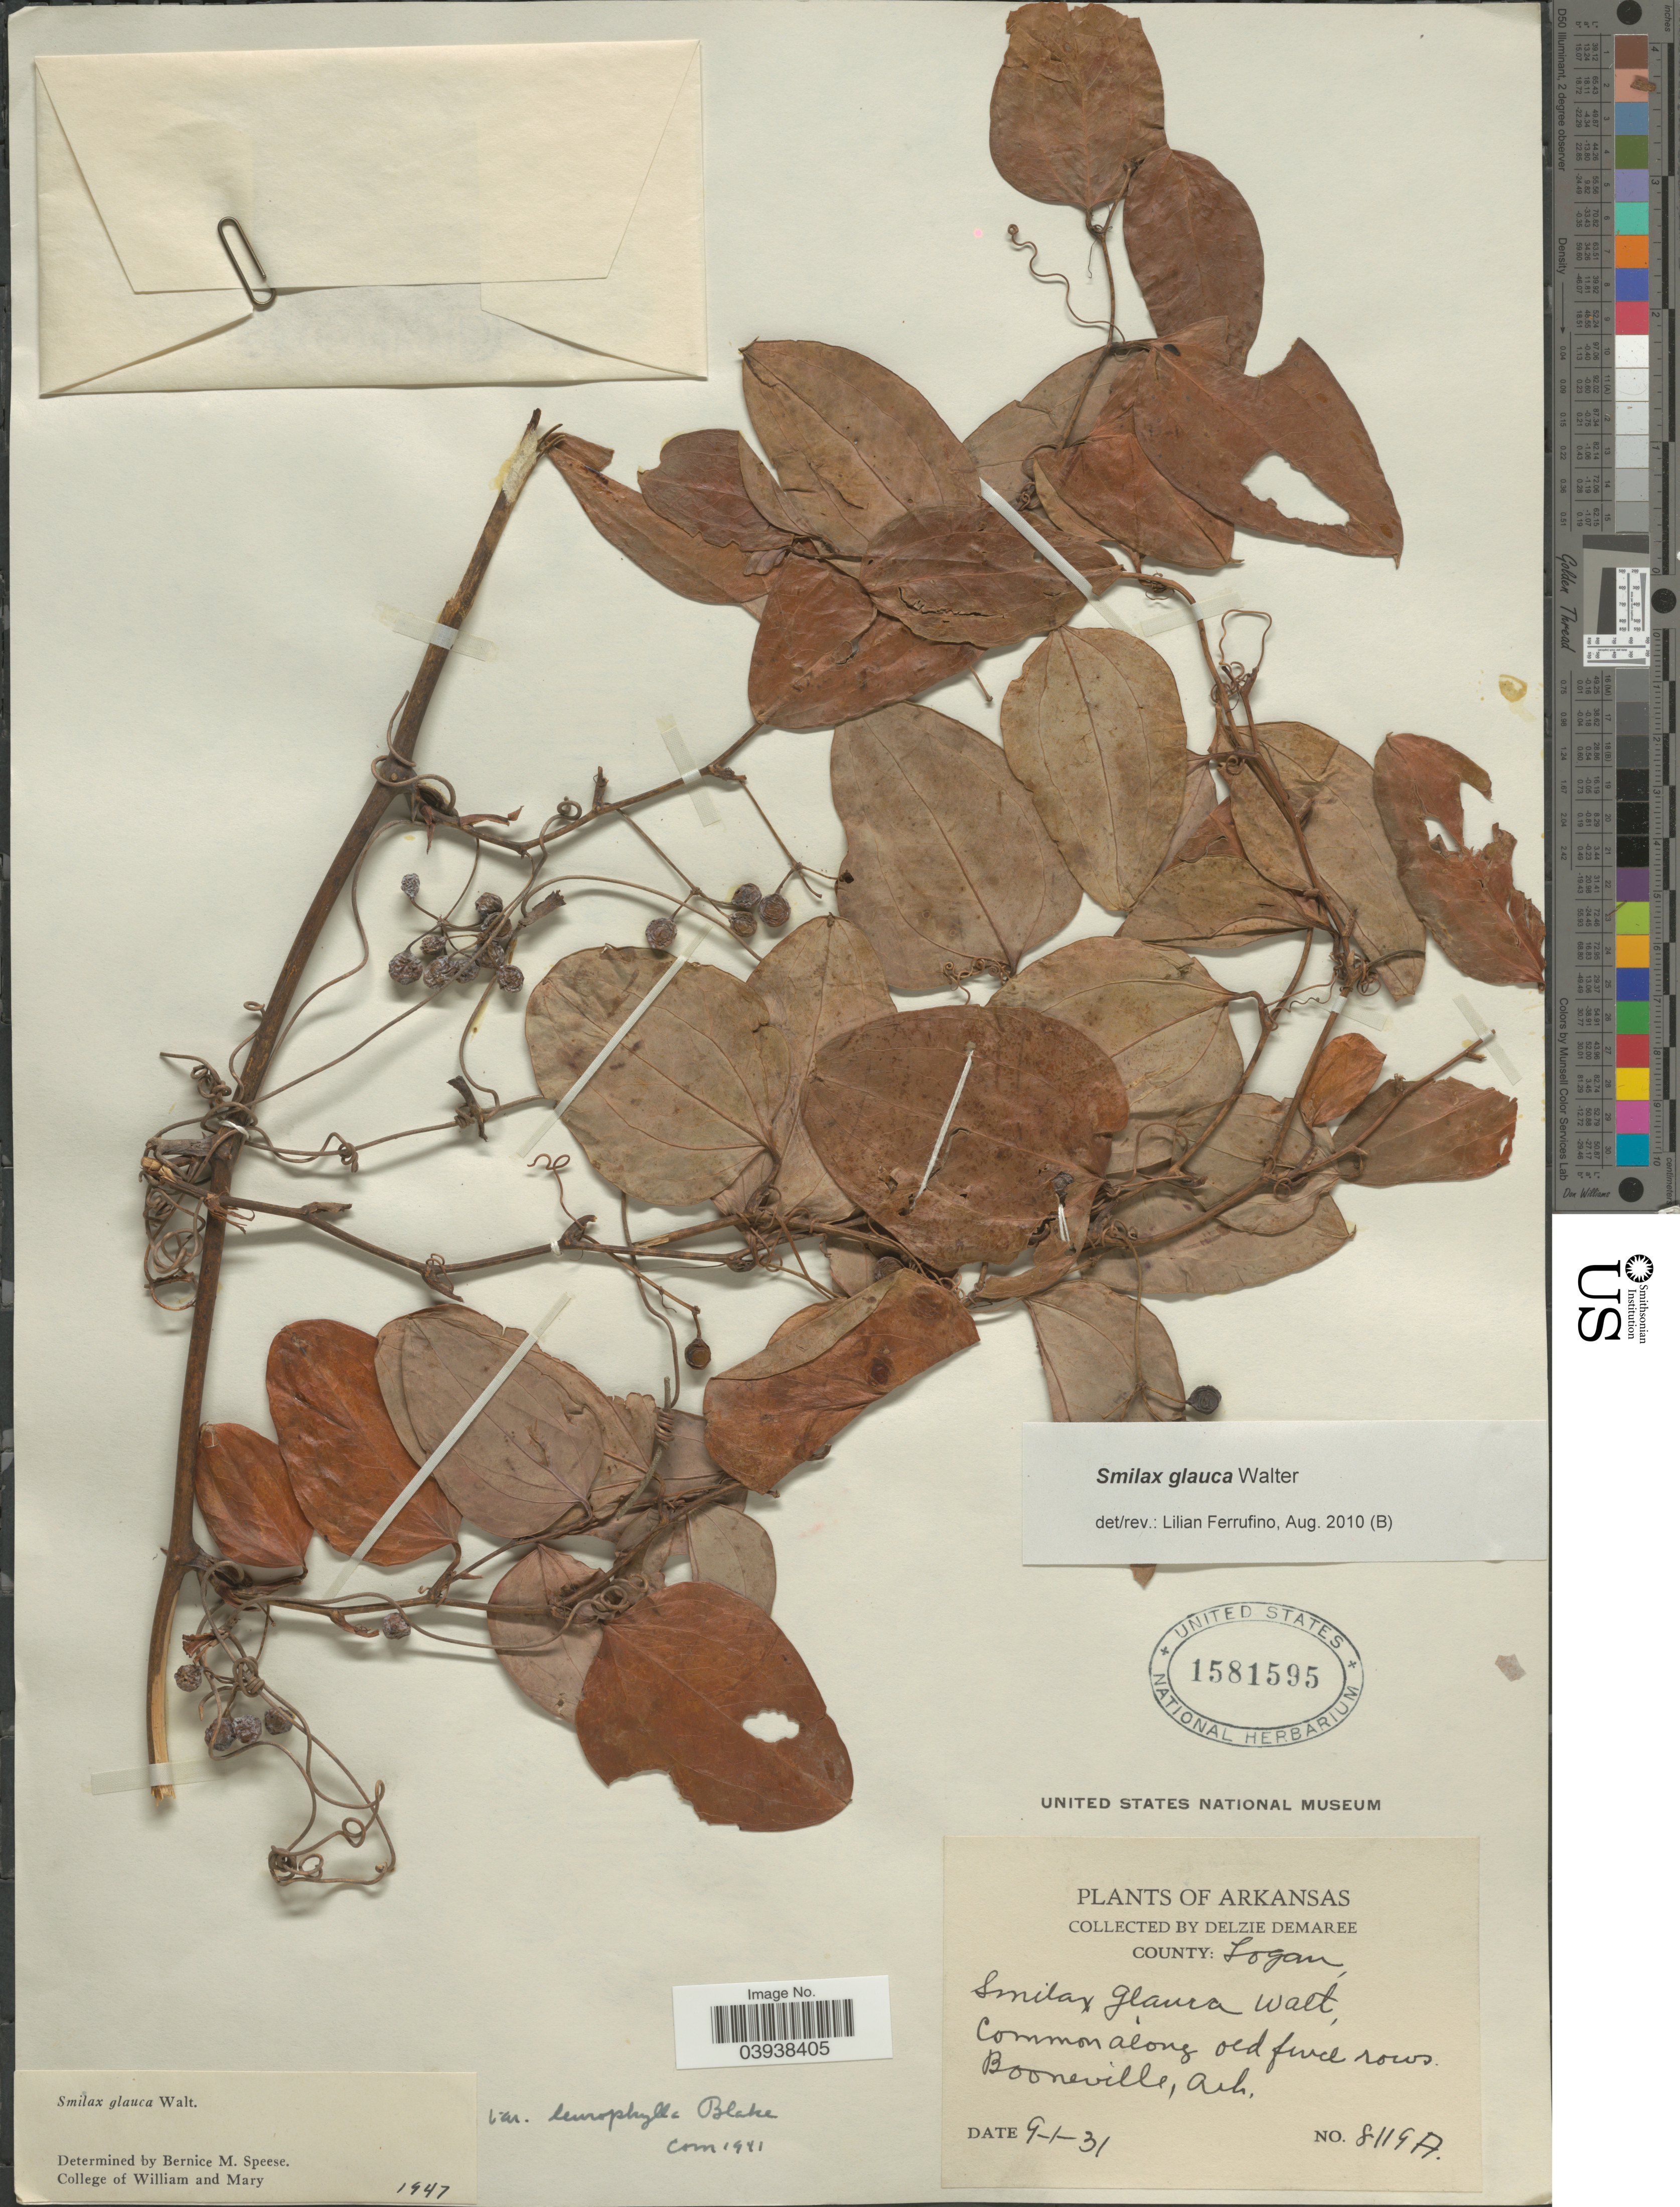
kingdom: Plantae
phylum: Tracheophyta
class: Liliopsida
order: Liliales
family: Smilacaceae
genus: Smilax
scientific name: Smilax glauca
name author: Walter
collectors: D. Demaree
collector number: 8119A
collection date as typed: Transcribed d/m/y: 1/9/31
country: United States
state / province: Arkansas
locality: County: Logan. Booneville.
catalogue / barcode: US 1581595